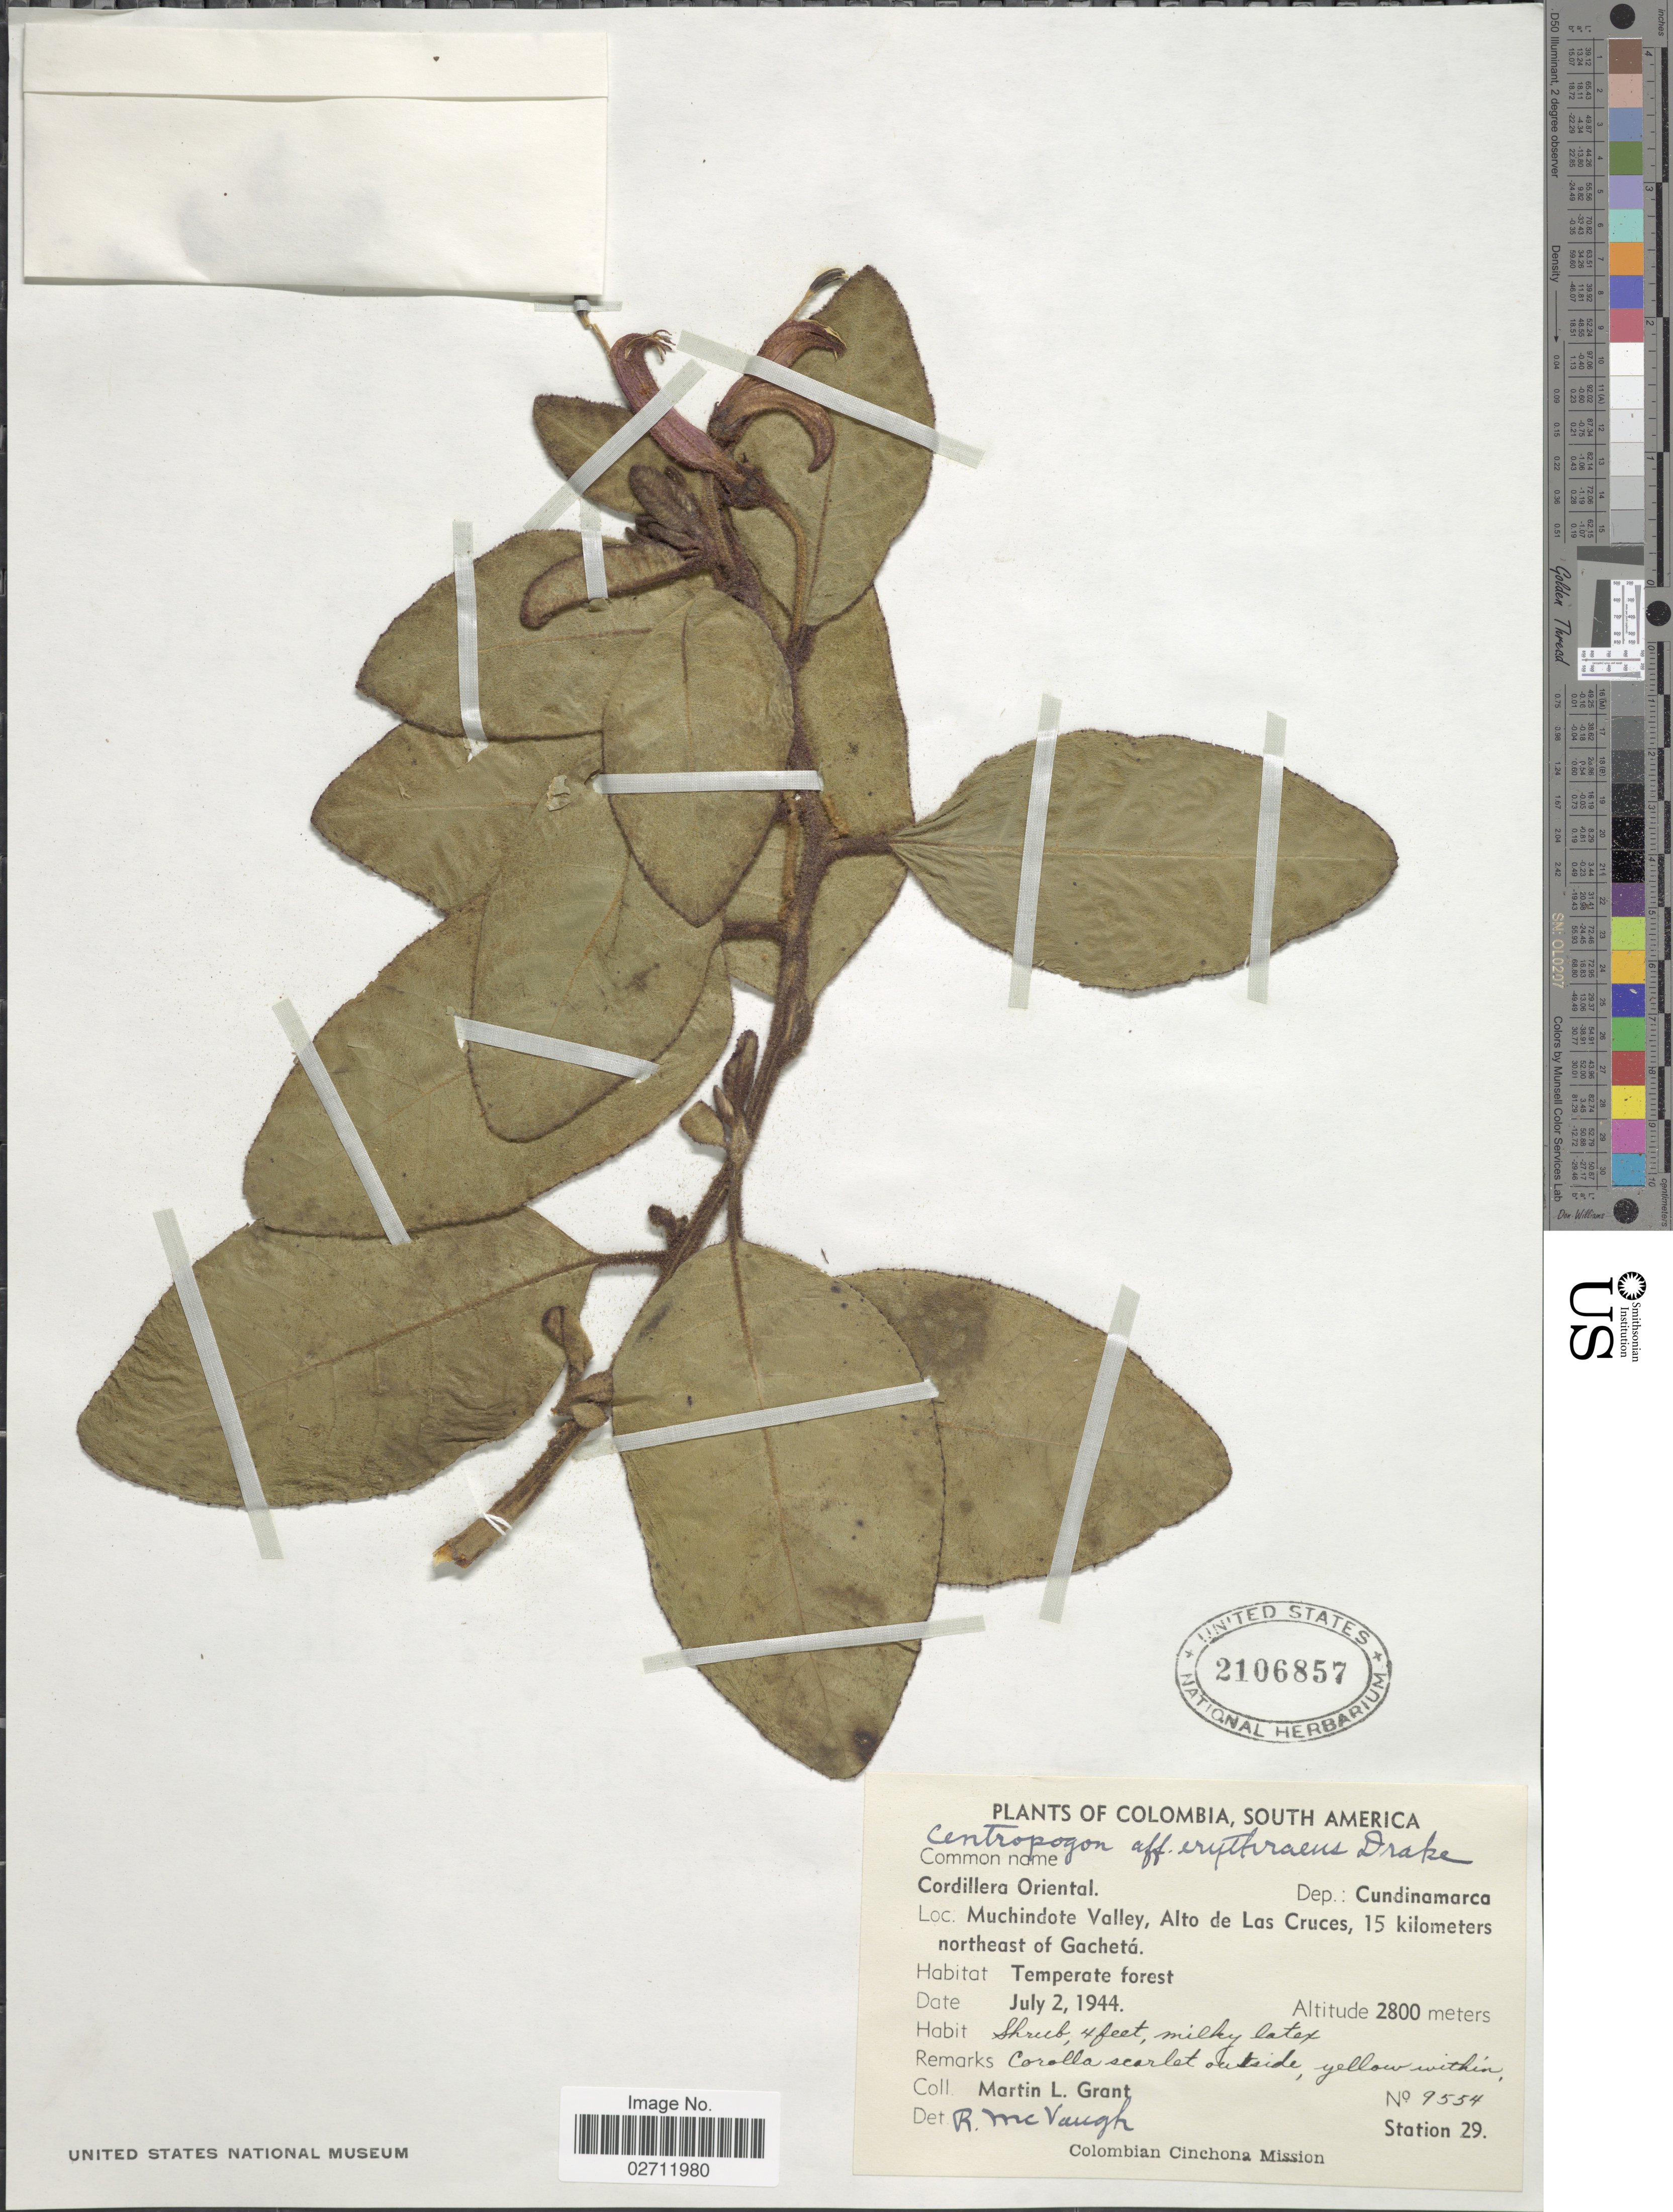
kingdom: Plantae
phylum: Tracheophyta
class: Magnoliopsida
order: Asterales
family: Campanulaceae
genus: Centropogon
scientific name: Centropogon erythraeus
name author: Drake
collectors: M. L. Grant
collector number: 9554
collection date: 1944-07-02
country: Colombia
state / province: Cundinamarca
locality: Cordillera Oriental, Muchindote Valley, Alto de Las Cruces, 15 kilometers northeast of Gacheta.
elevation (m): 2800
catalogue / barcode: US 2106857